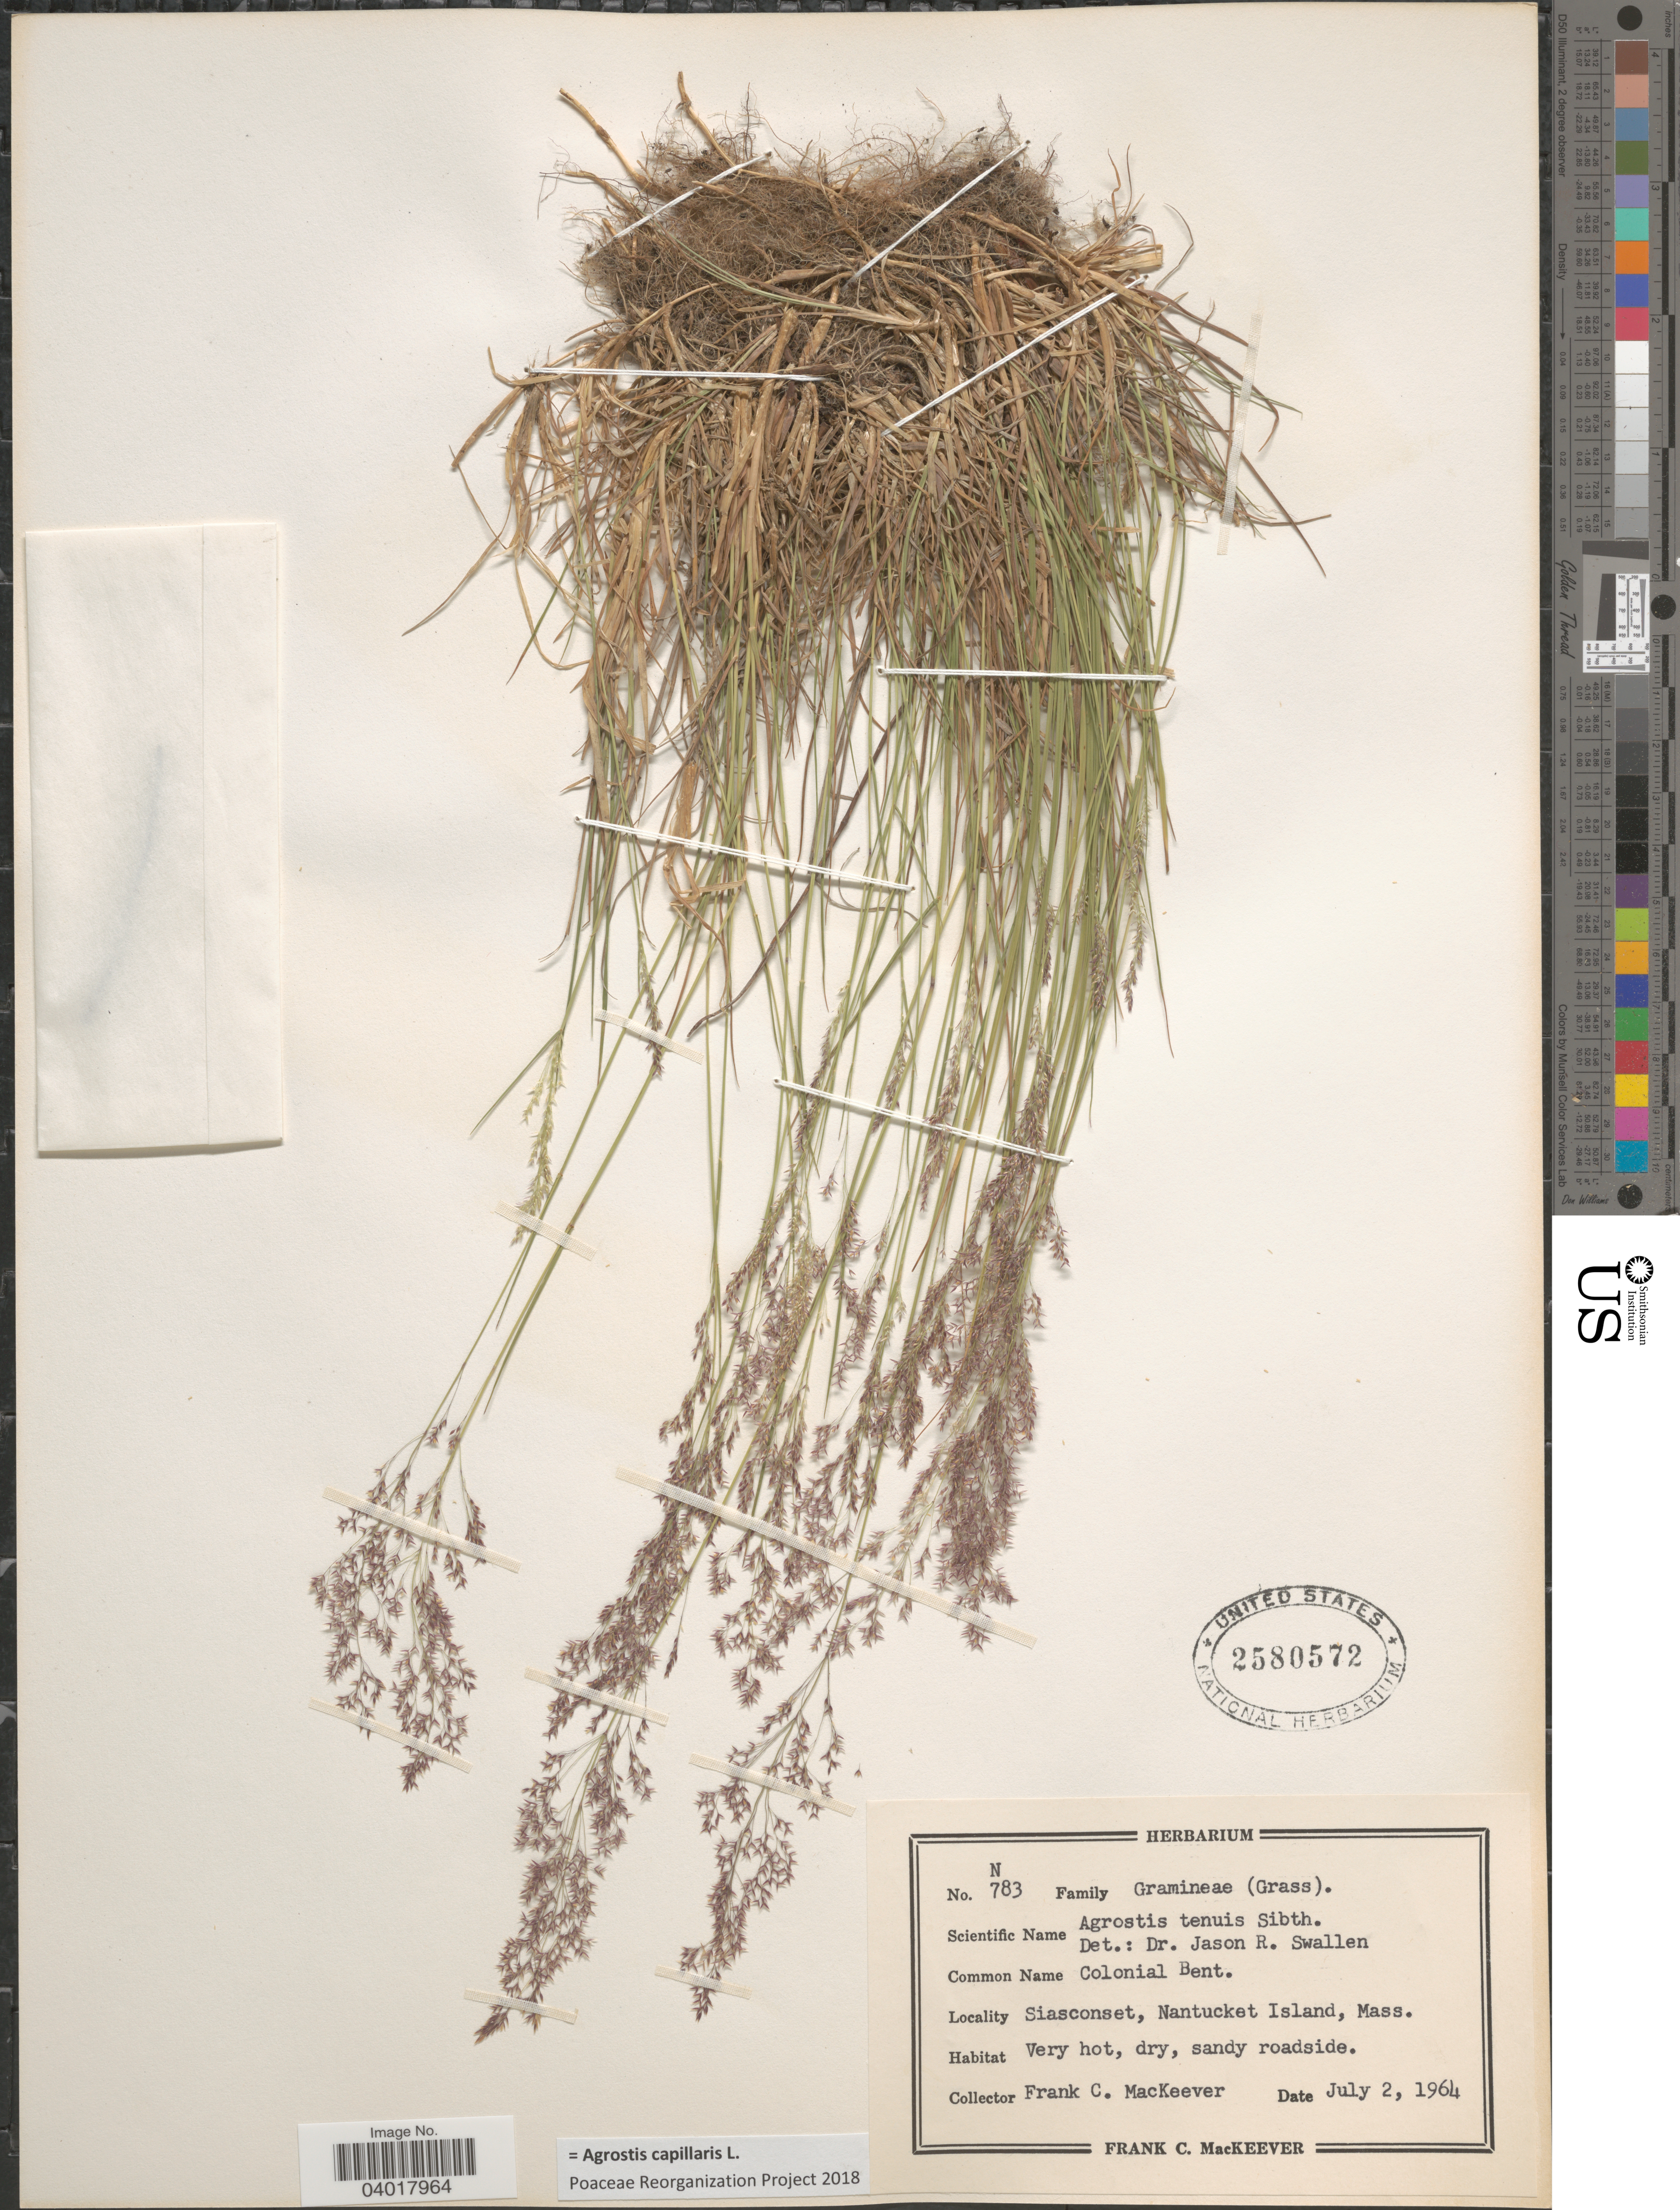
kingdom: Plantae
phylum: Tracheophyta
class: Liliopsida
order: Poales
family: Poaceae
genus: Agrostis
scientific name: Agrostis capillaris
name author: L.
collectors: F. C. MacKeever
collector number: MV 783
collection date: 1964-07-02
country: United States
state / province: Massachusetts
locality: Siasconset, Nantucket Island.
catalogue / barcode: US 2580572